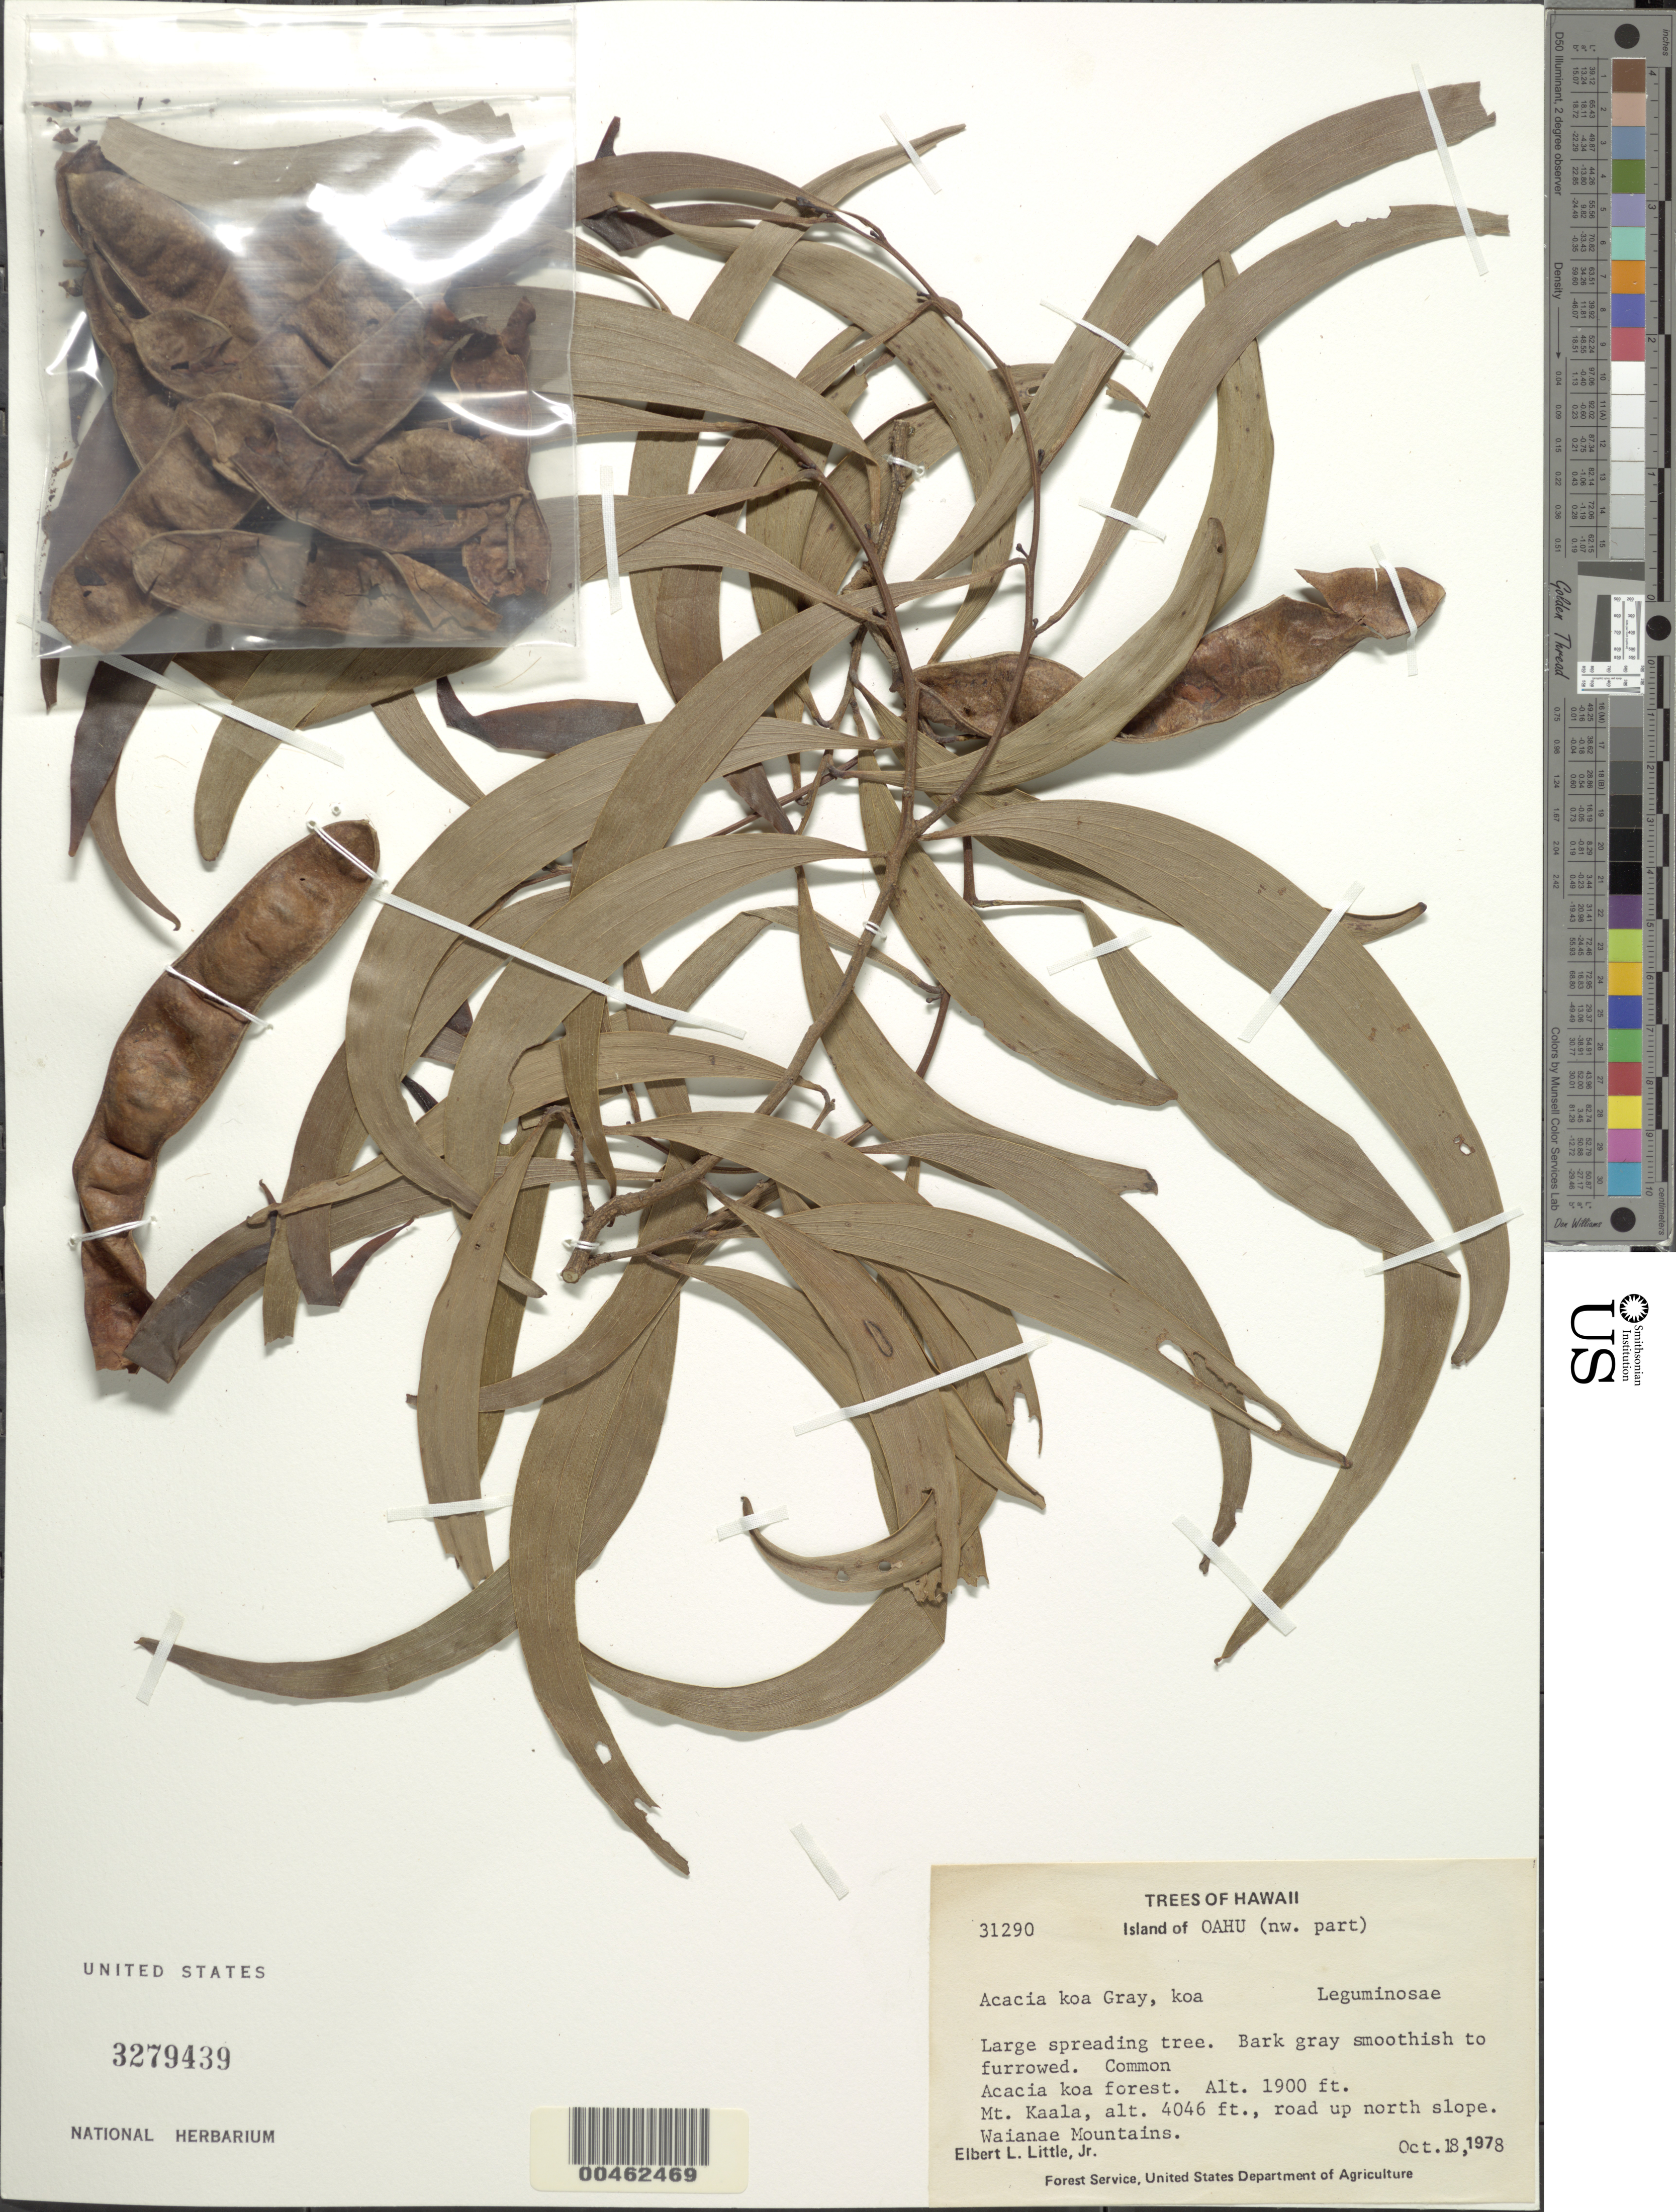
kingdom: Plantae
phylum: Tracheophyta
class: Magnoliopsida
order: Fabales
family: Fabaceae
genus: Acacia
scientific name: Acacia koa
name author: A. Gray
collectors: E. L. Little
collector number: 31290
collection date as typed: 18 Oct 1978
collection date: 1978-10-18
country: United States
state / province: Hawaii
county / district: Honolulu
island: Oahu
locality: NW part of Oahu, Mt. Kaala, road up N slope, Waianae Mountains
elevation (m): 1233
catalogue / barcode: US 3279439